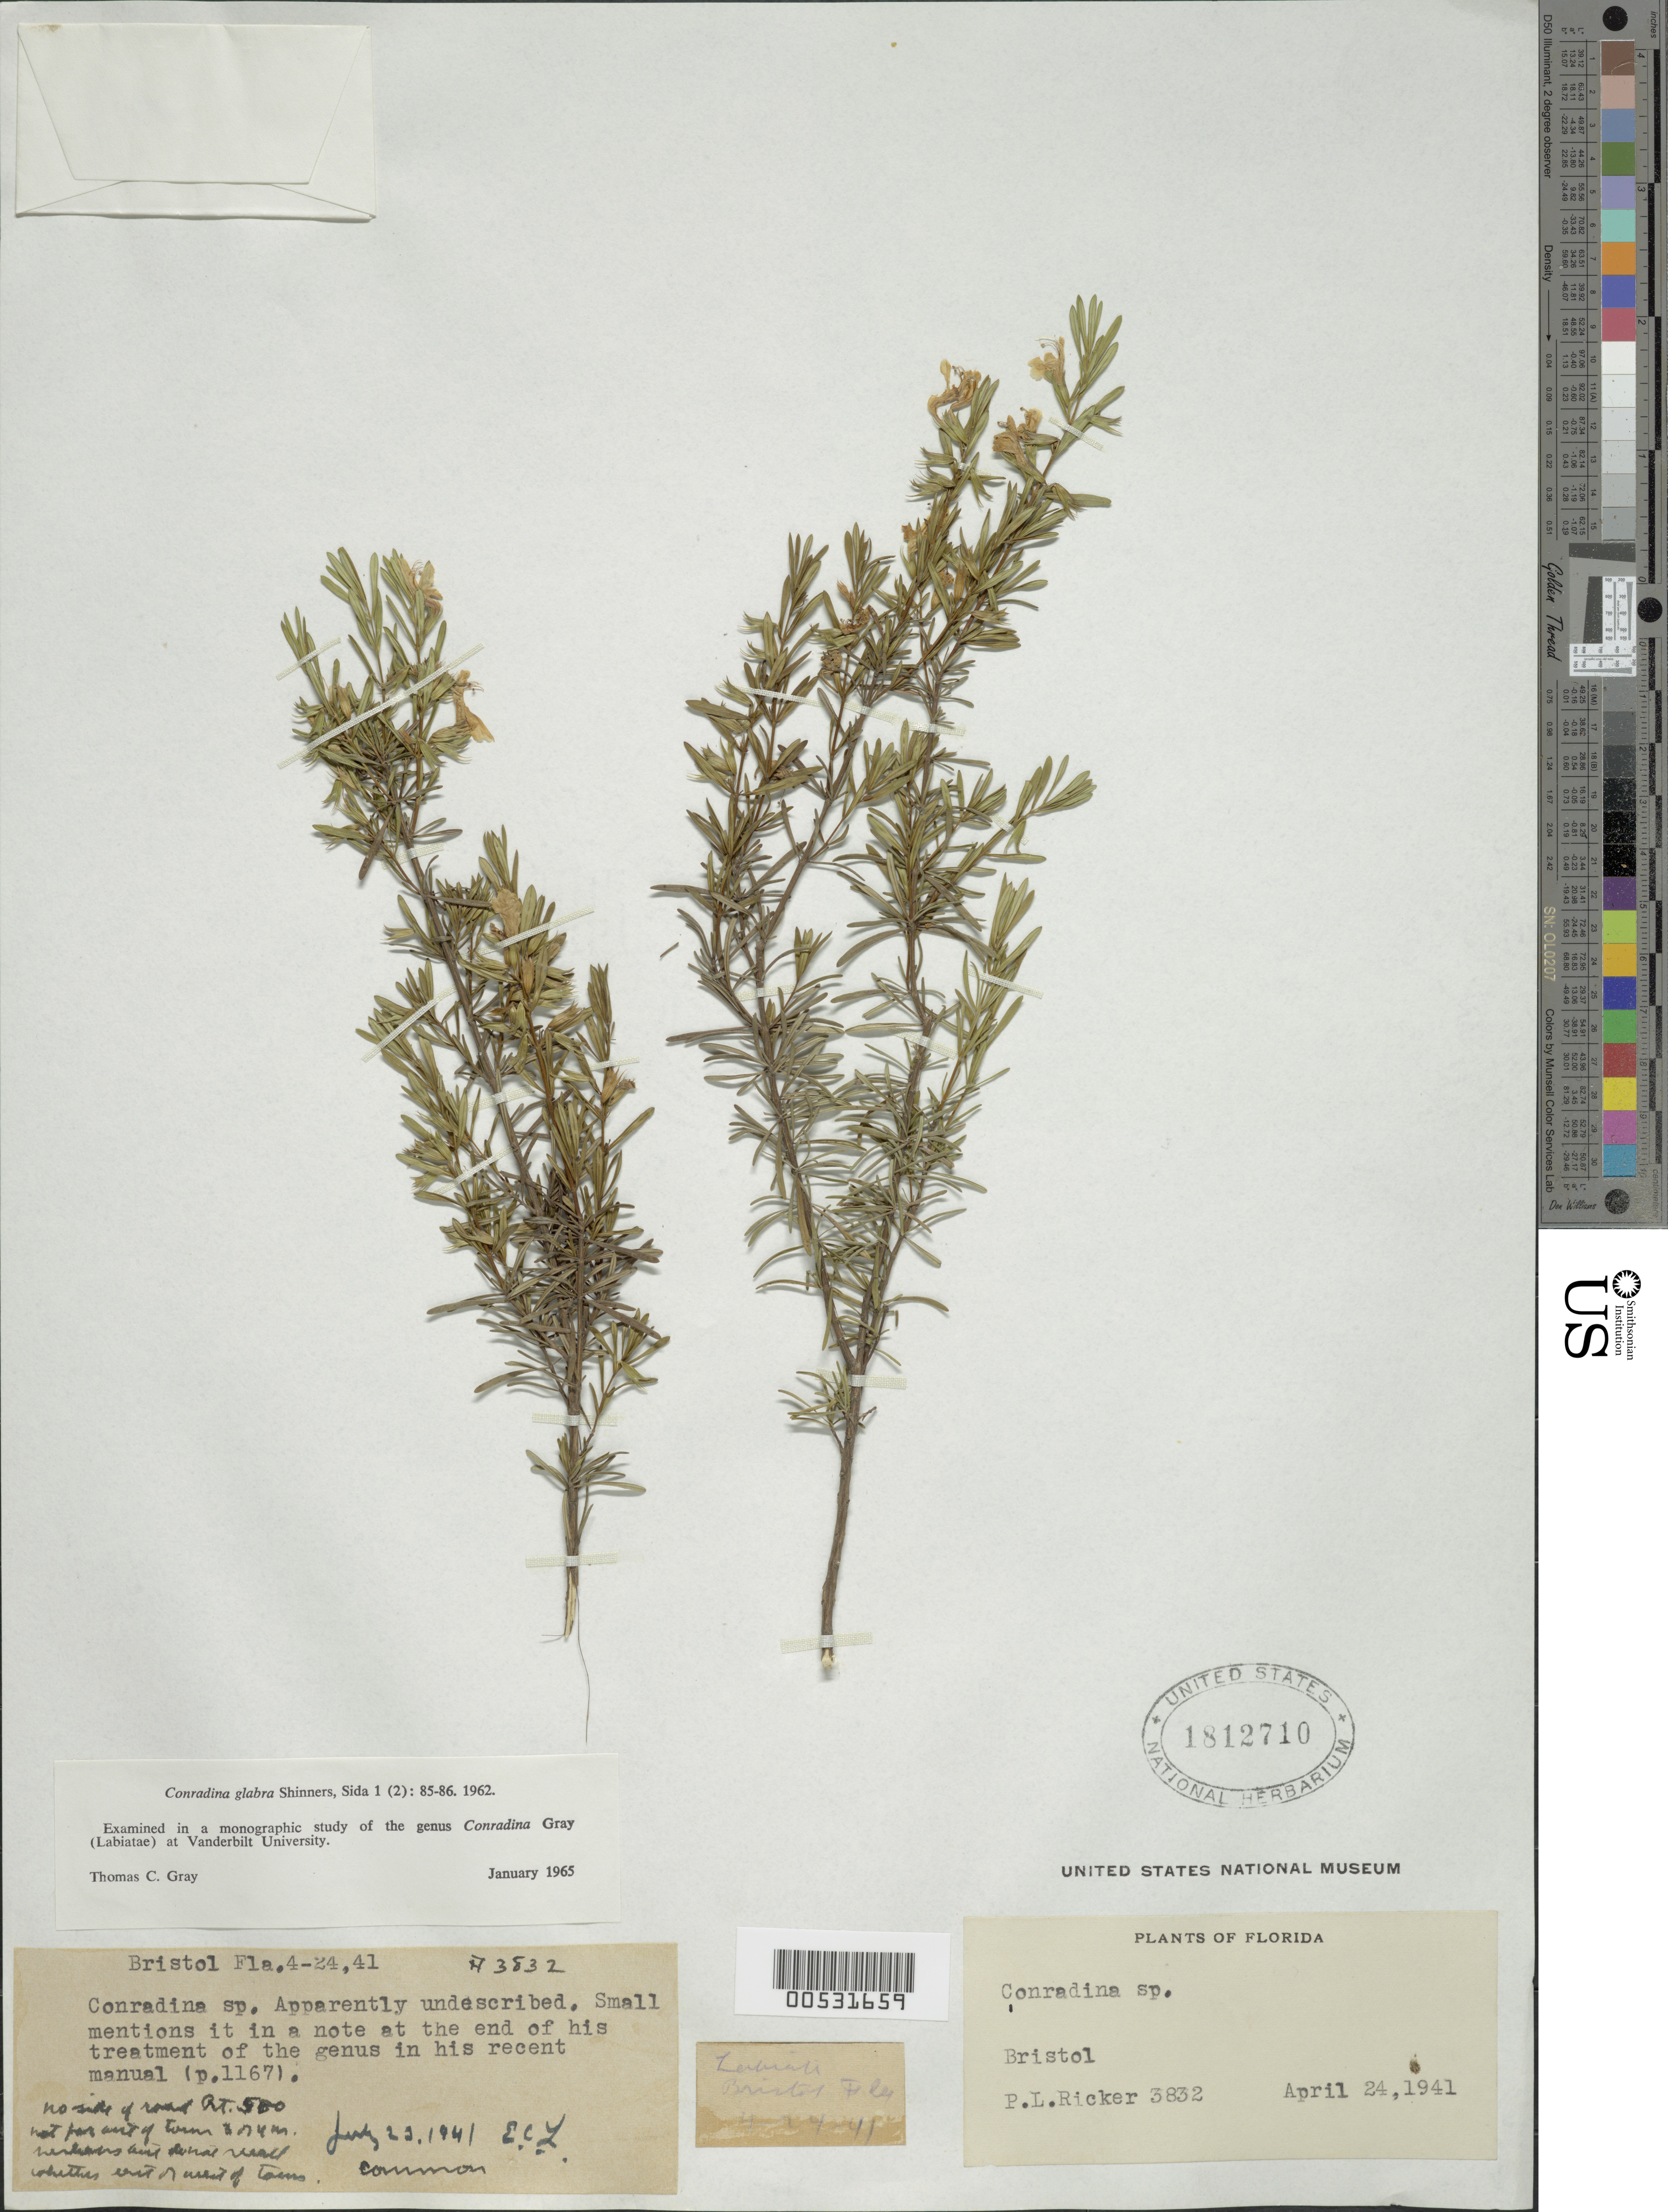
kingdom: Plantae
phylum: Tracheophyta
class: Magnoliopsida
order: Lamiales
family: Lamiaceae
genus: Conradina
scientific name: Conradina glabra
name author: Shinners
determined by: Gray, T. C.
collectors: P. Ricker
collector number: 3832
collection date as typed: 24 Apr 1941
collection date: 1941-04-24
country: United States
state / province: Florida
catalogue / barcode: US 1812710